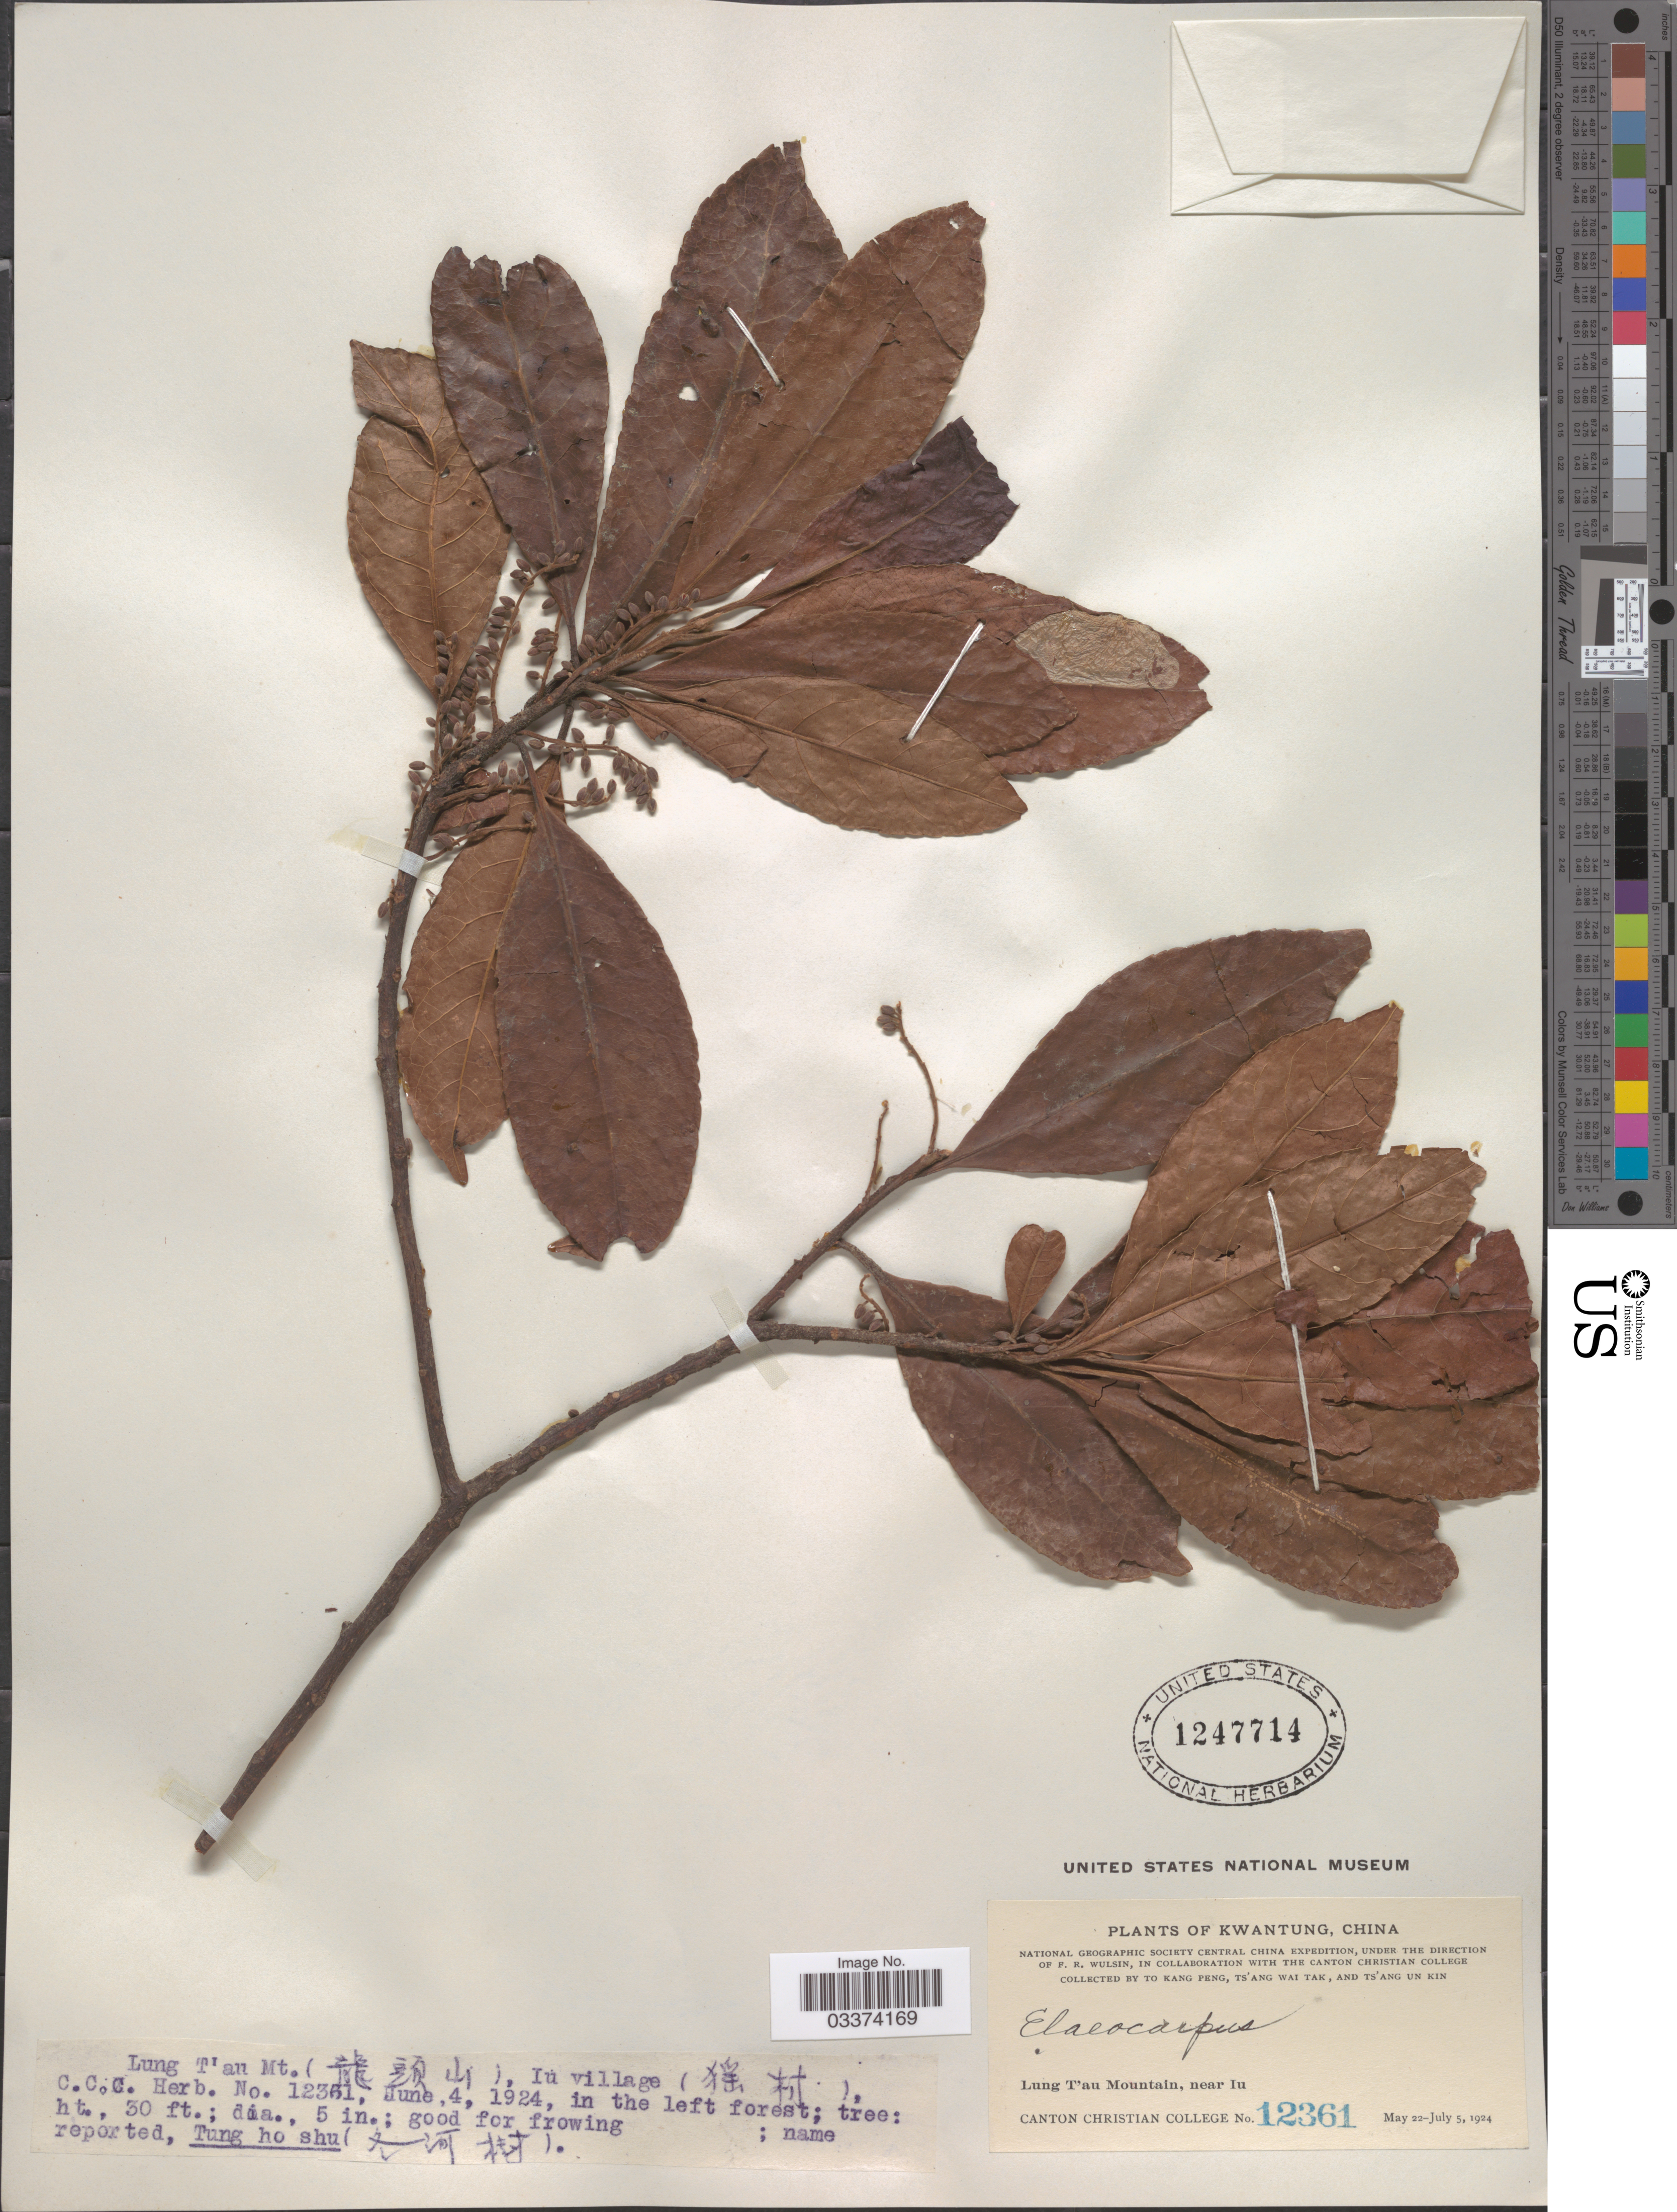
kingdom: Plantae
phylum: Tracheophyta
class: Magnoliopsida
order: Oxalidales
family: Elaeocarpaceae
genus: Elaeocarpus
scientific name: Elaeocarpus sp.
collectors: T. K. Peng, W. T. Tsang & Ts' Ang Un Kin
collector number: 12361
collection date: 1924-06-04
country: China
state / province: Guangdong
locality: Kwantung. Lung T'au Mountain, near Iu. Iu village (X).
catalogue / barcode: US 1247714